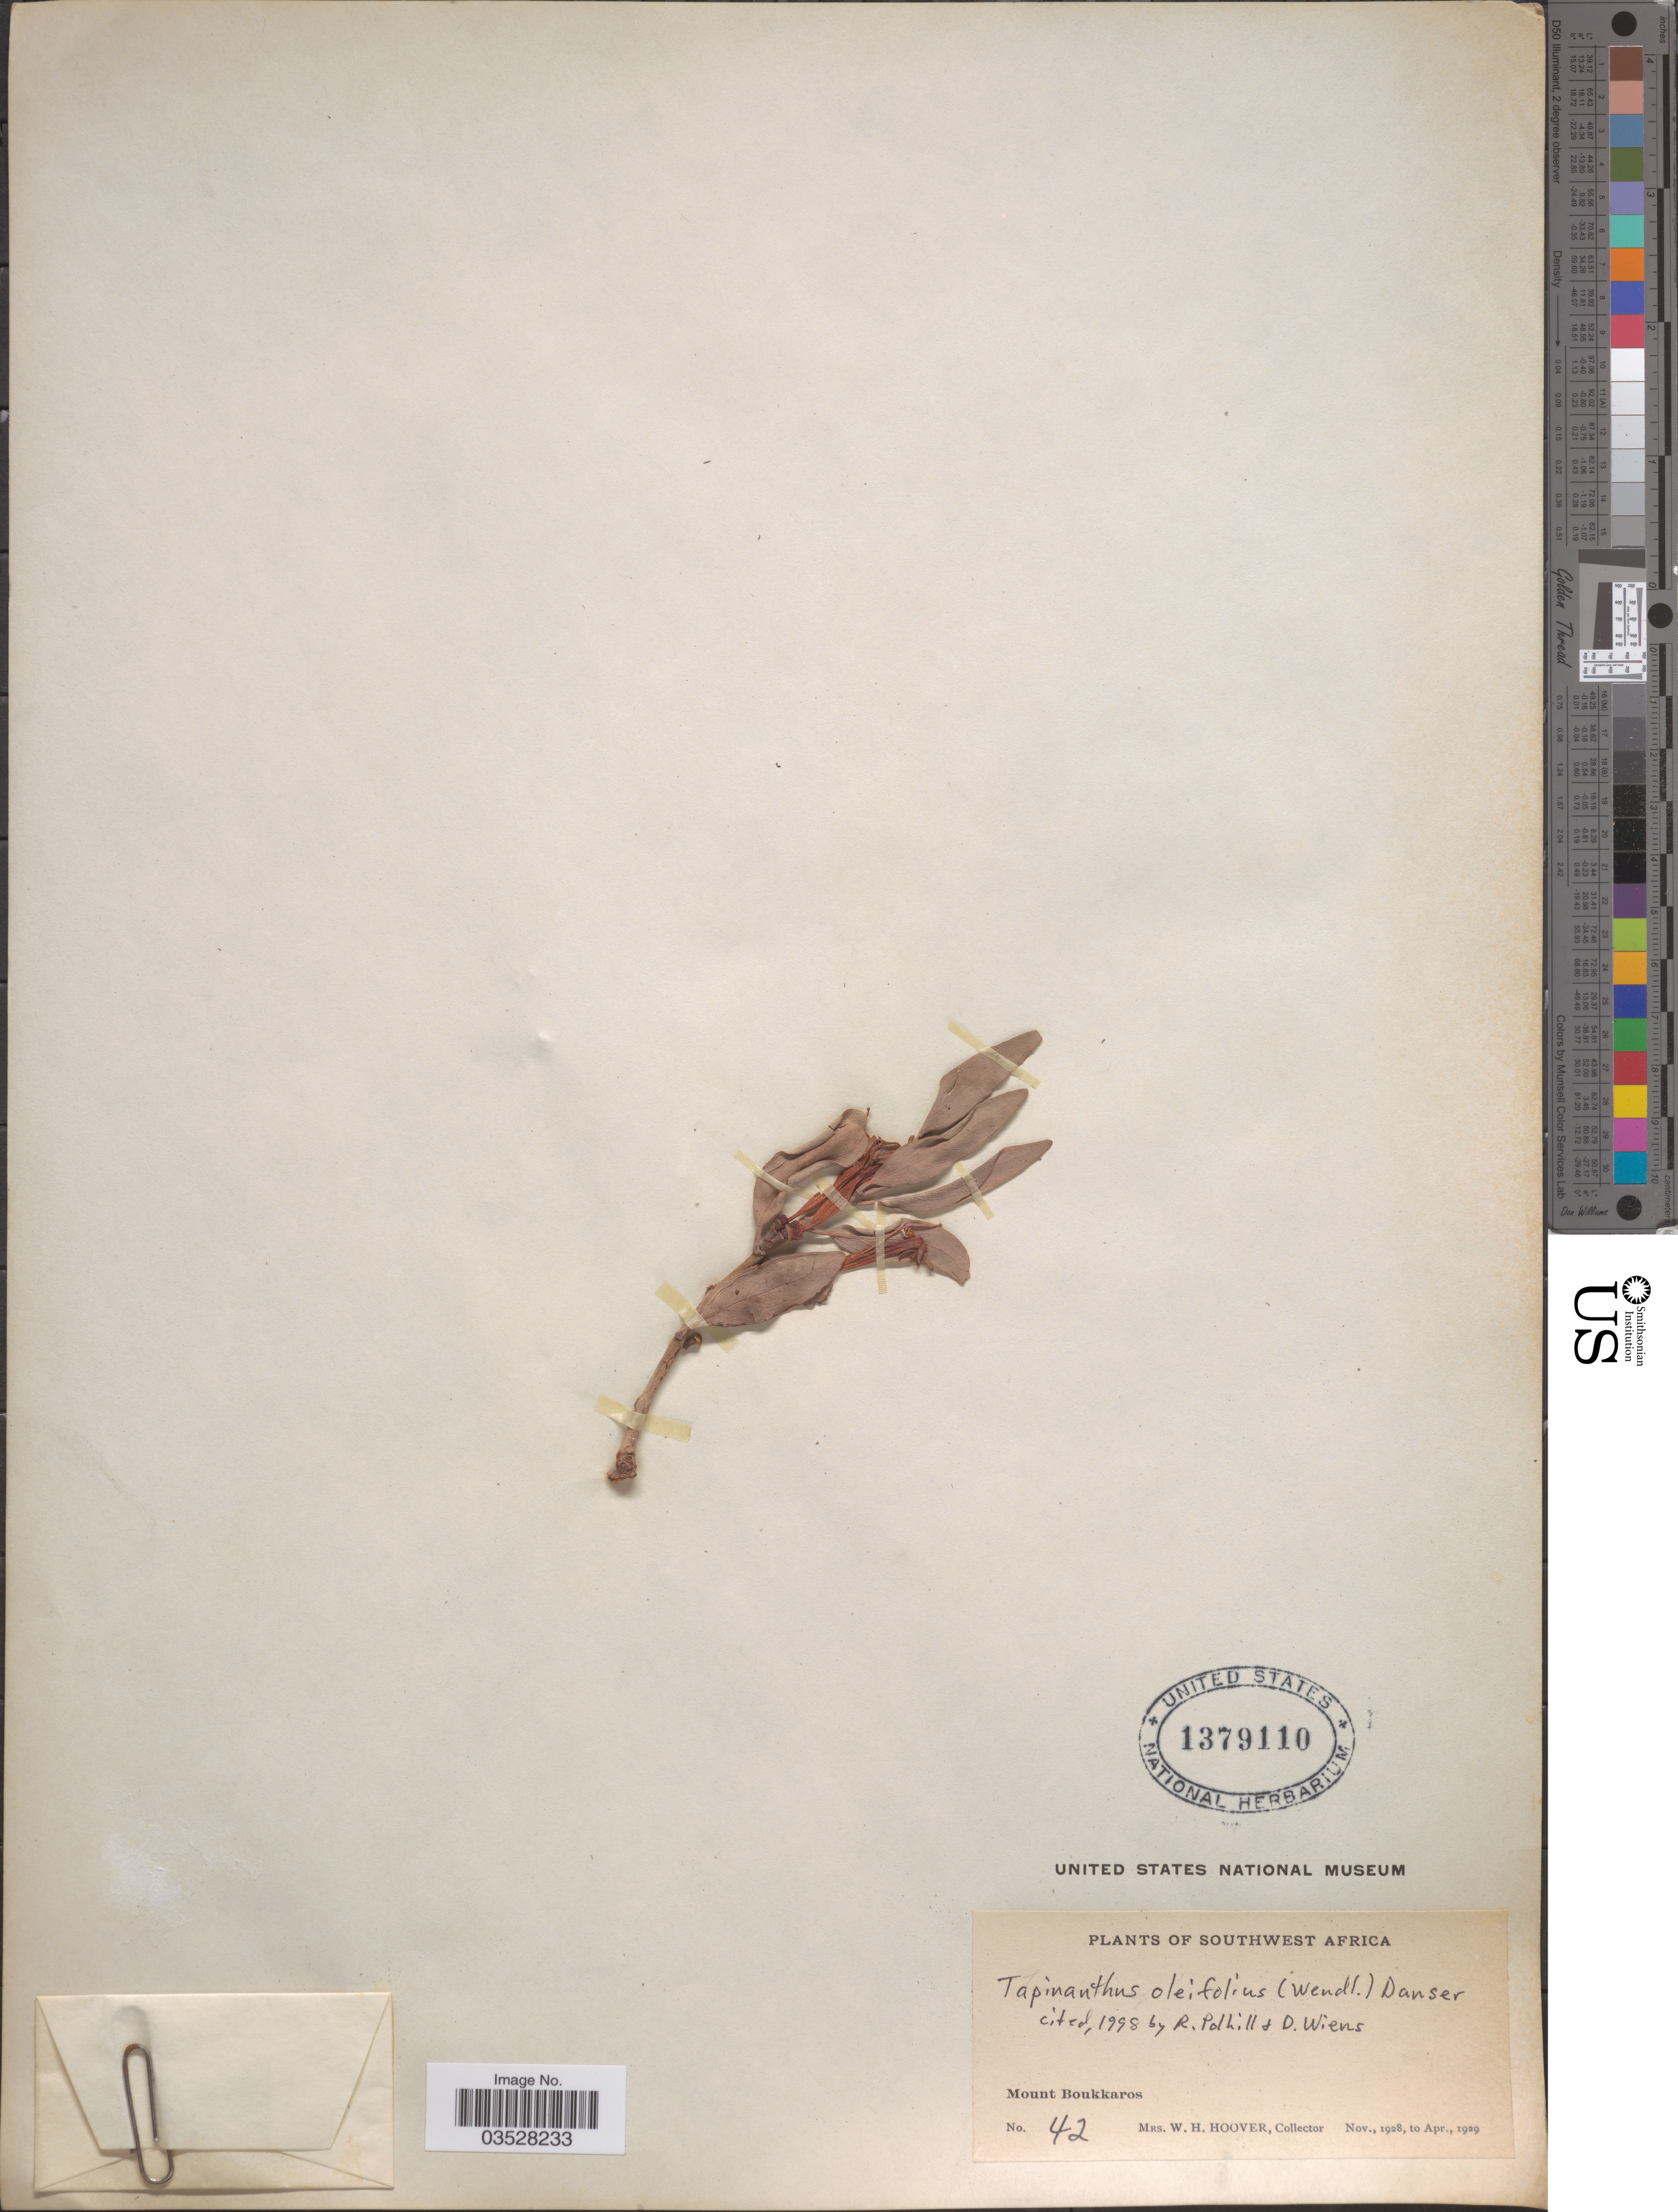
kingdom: Plantae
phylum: Tracheophyta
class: Magnoliopsida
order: Santalales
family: Loranthaceae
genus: Tapinanthus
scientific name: Tapinanthus oleifolius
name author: (J.C. Wendl.) Danser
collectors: W. Hoover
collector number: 42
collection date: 1928-11/1929-04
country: Namibia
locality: Southwest Africa. Mount Boukkaros.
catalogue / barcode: US 1379110